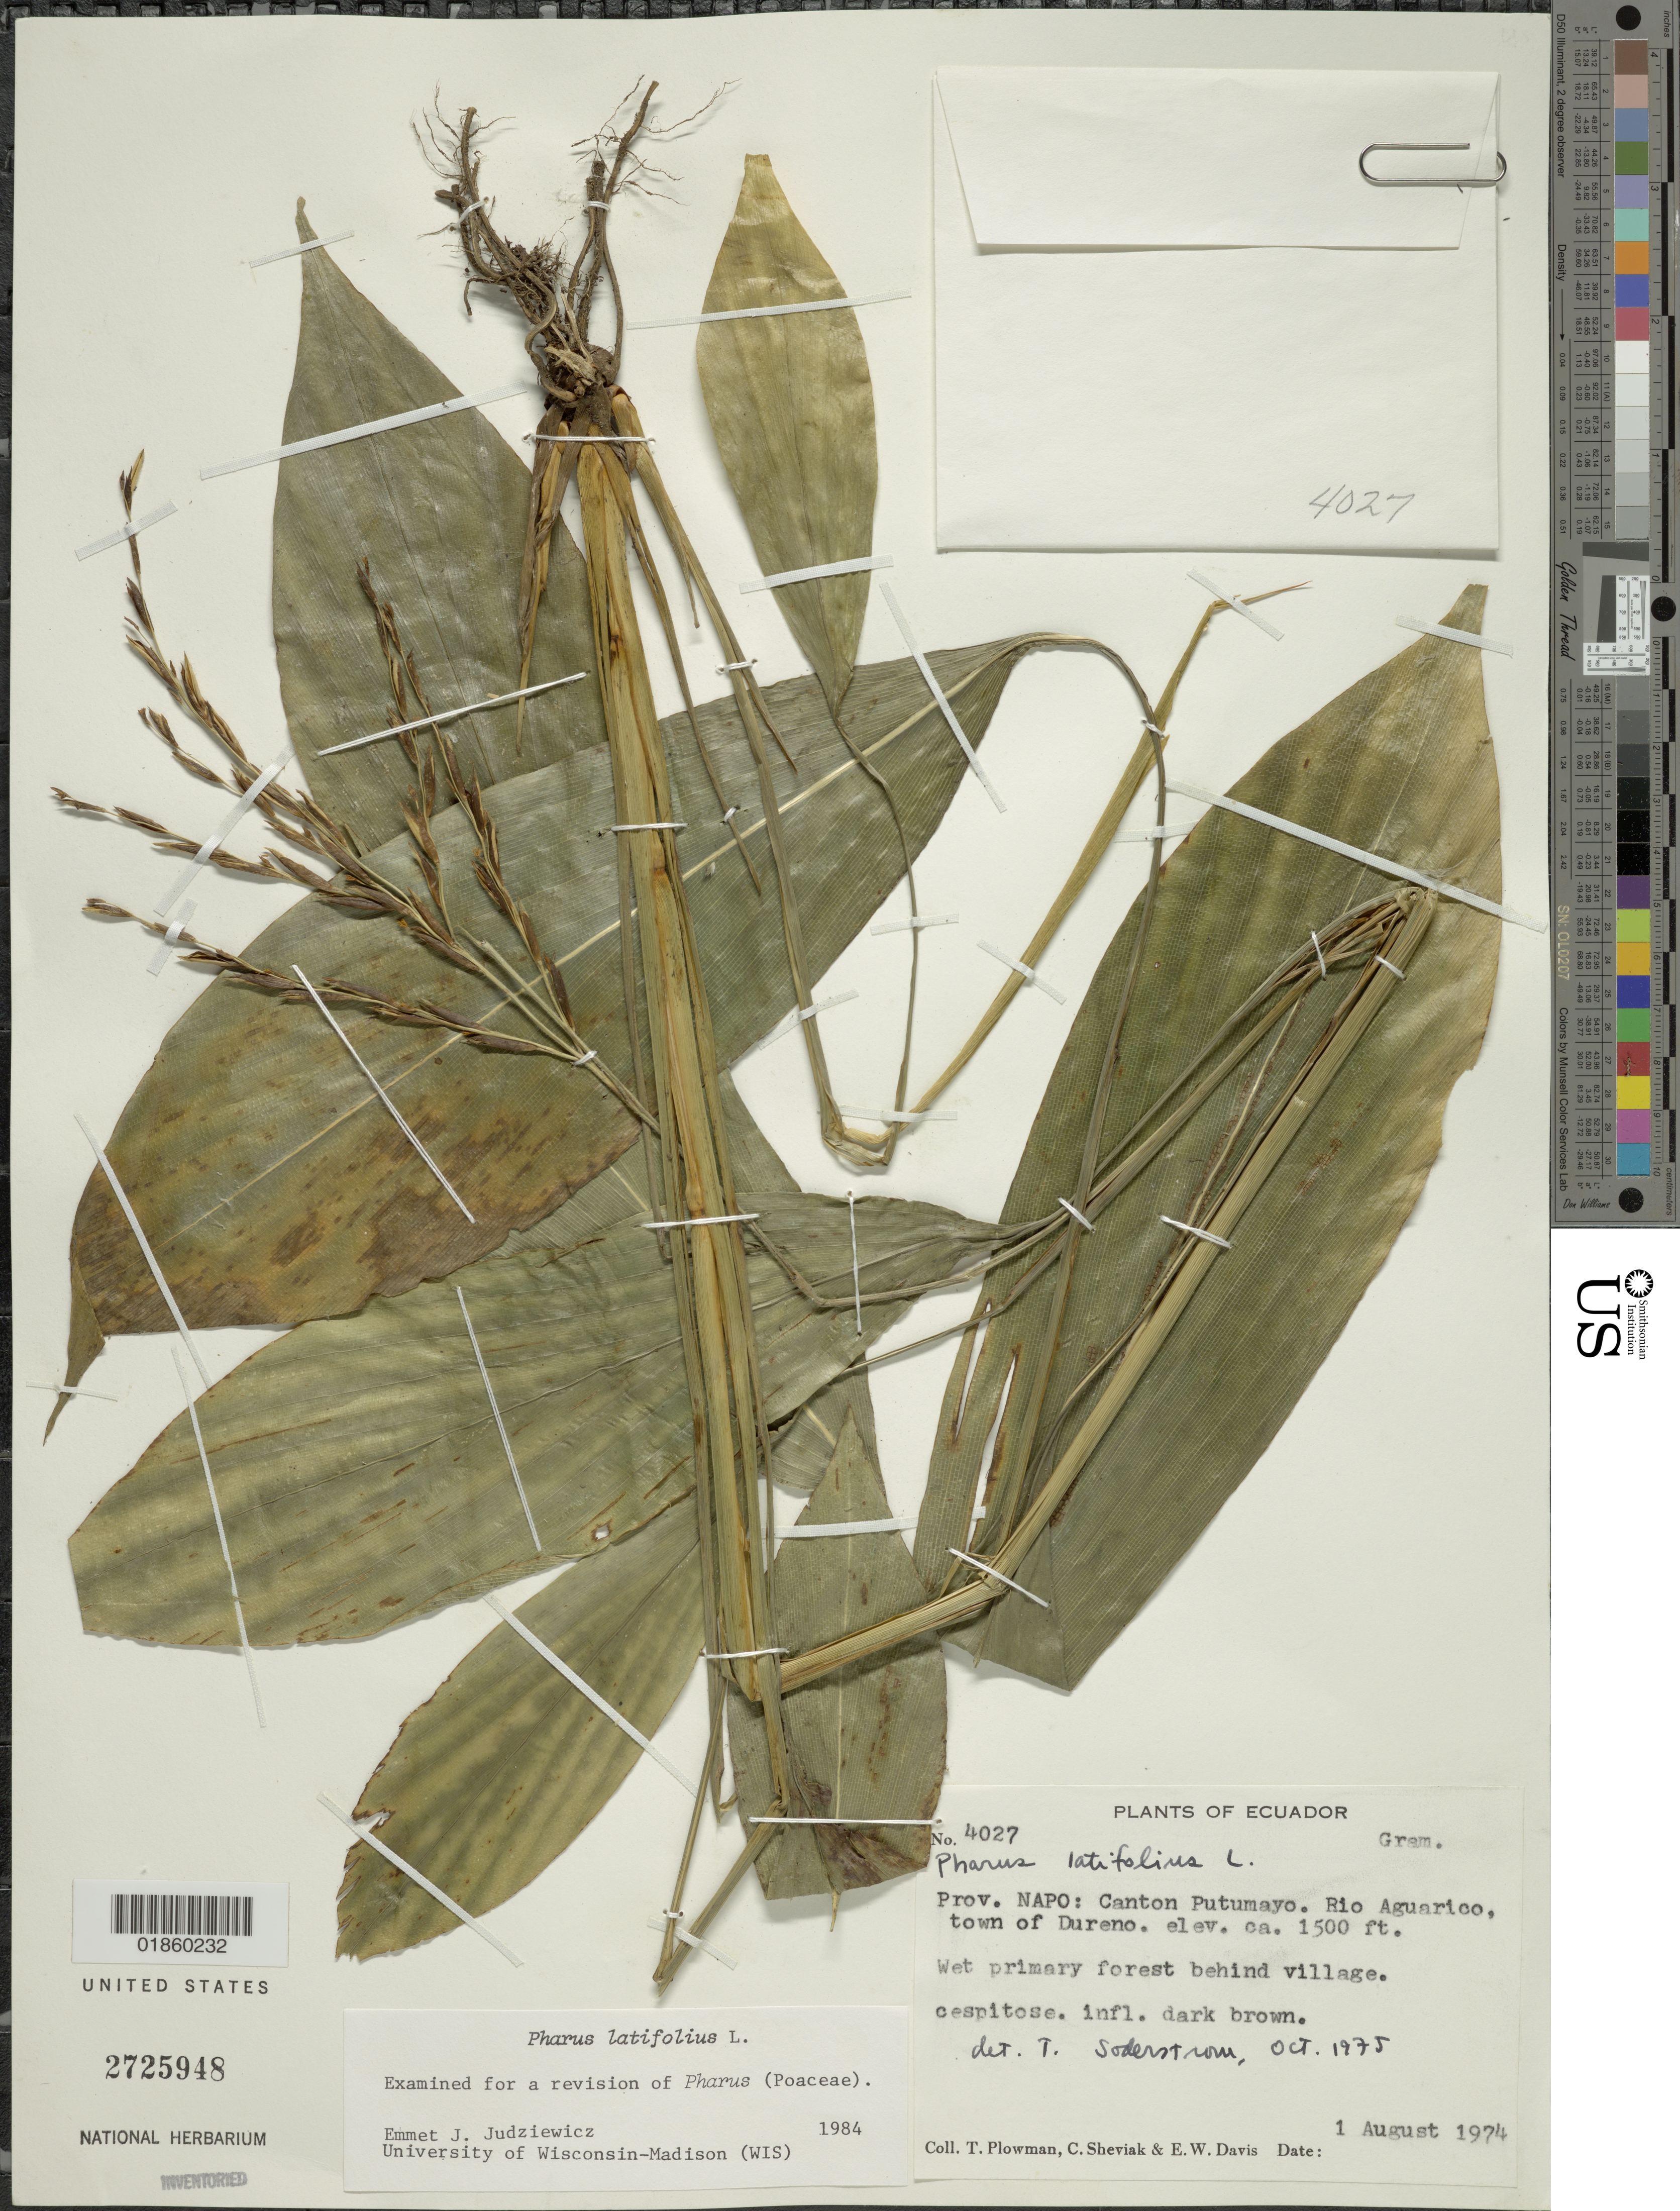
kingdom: Plantae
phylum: Tracheophyta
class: Liliopsida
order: Poales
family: Poaceae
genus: Pharus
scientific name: Pharus latifolius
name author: L.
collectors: T. Plowman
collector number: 4027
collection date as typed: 01 Aug 1974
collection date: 1974-08-01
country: Ecuador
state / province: Sucumbíos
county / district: Putumayo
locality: Canton putumayo, Rio aquaRico, dureno. [Province originally recorded as Napo.]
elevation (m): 458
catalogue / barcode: US 2725948